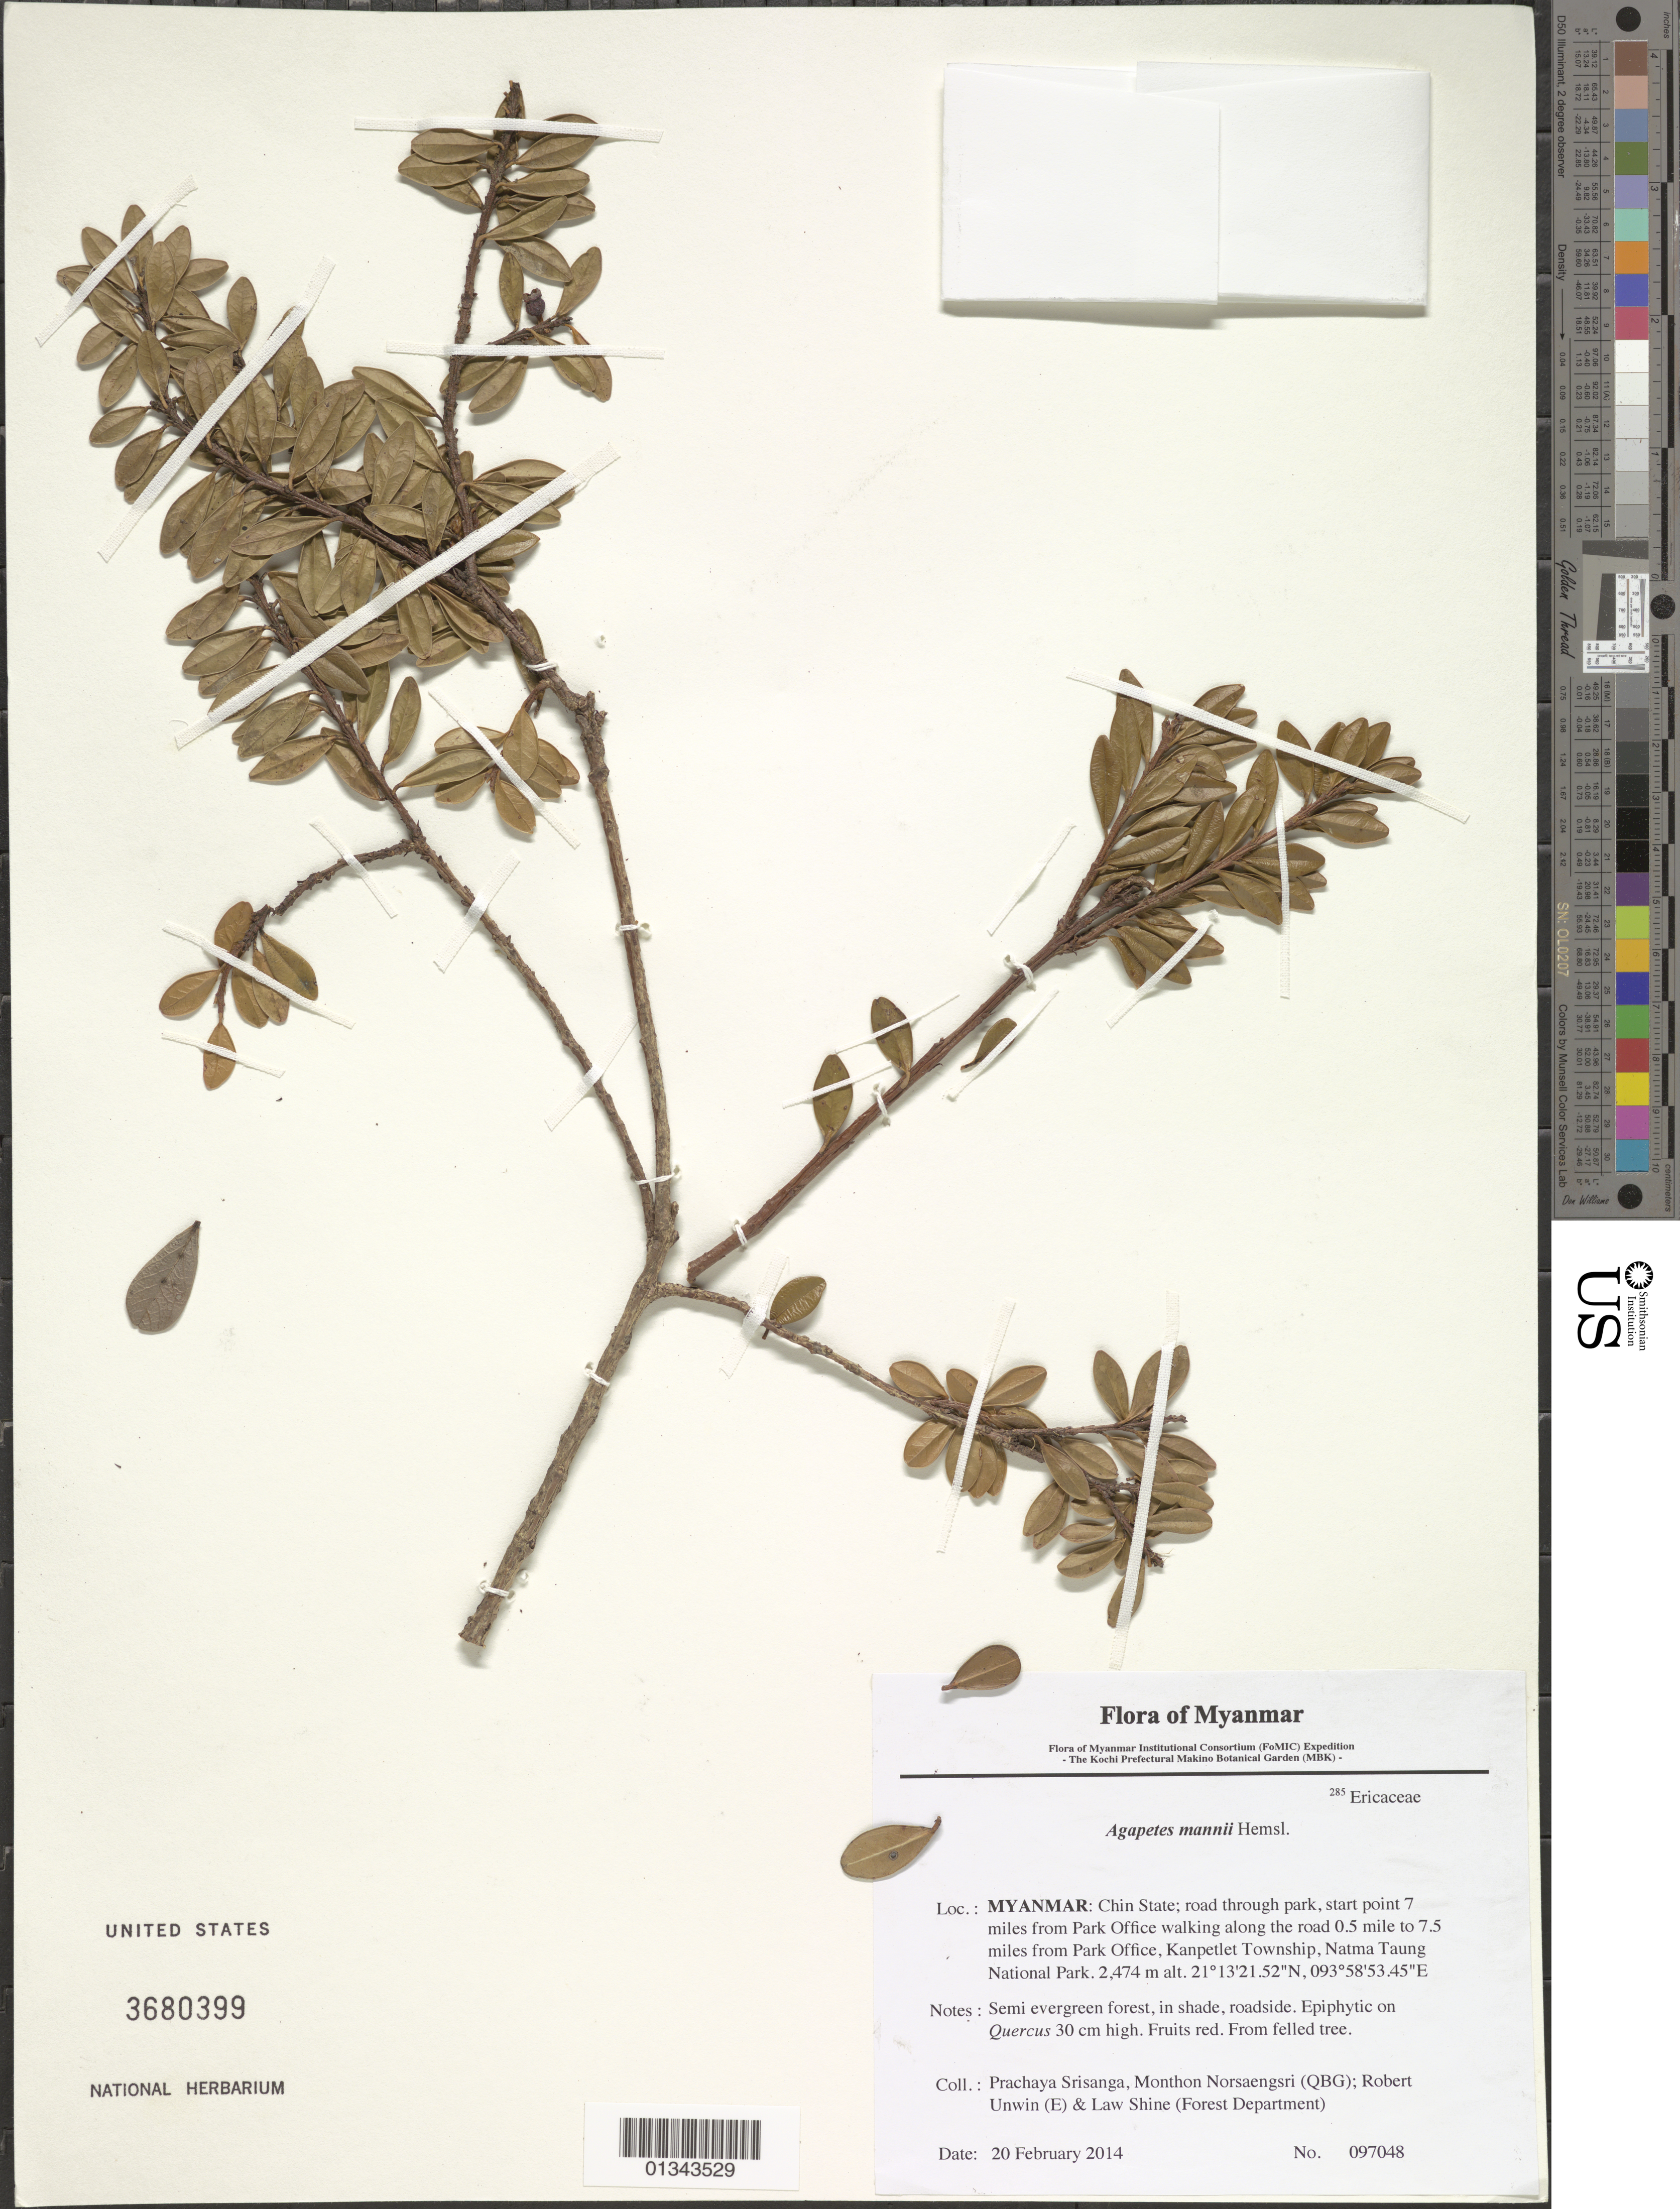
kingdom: Plantae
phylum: Tracheophyta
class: Magnoliopsida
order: Ericales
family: Ericaceae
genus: Agapetes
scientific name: Agapetes mannii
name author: Hemsl.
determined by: Fujikawa, Kazumi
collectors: P. Srisanga, M. Norsaengsri, R. Unwin & L. Shine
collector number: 97048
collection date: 2014-02-20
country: Myanmar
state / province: Chin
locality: Road through park, start point 7 miles from Park Office walking along the road 0.5 mile to 7.5 miles from Park Office, Kanpetlet Township, Natma Taung National Park.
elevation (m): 2474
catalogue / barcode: US 3680399